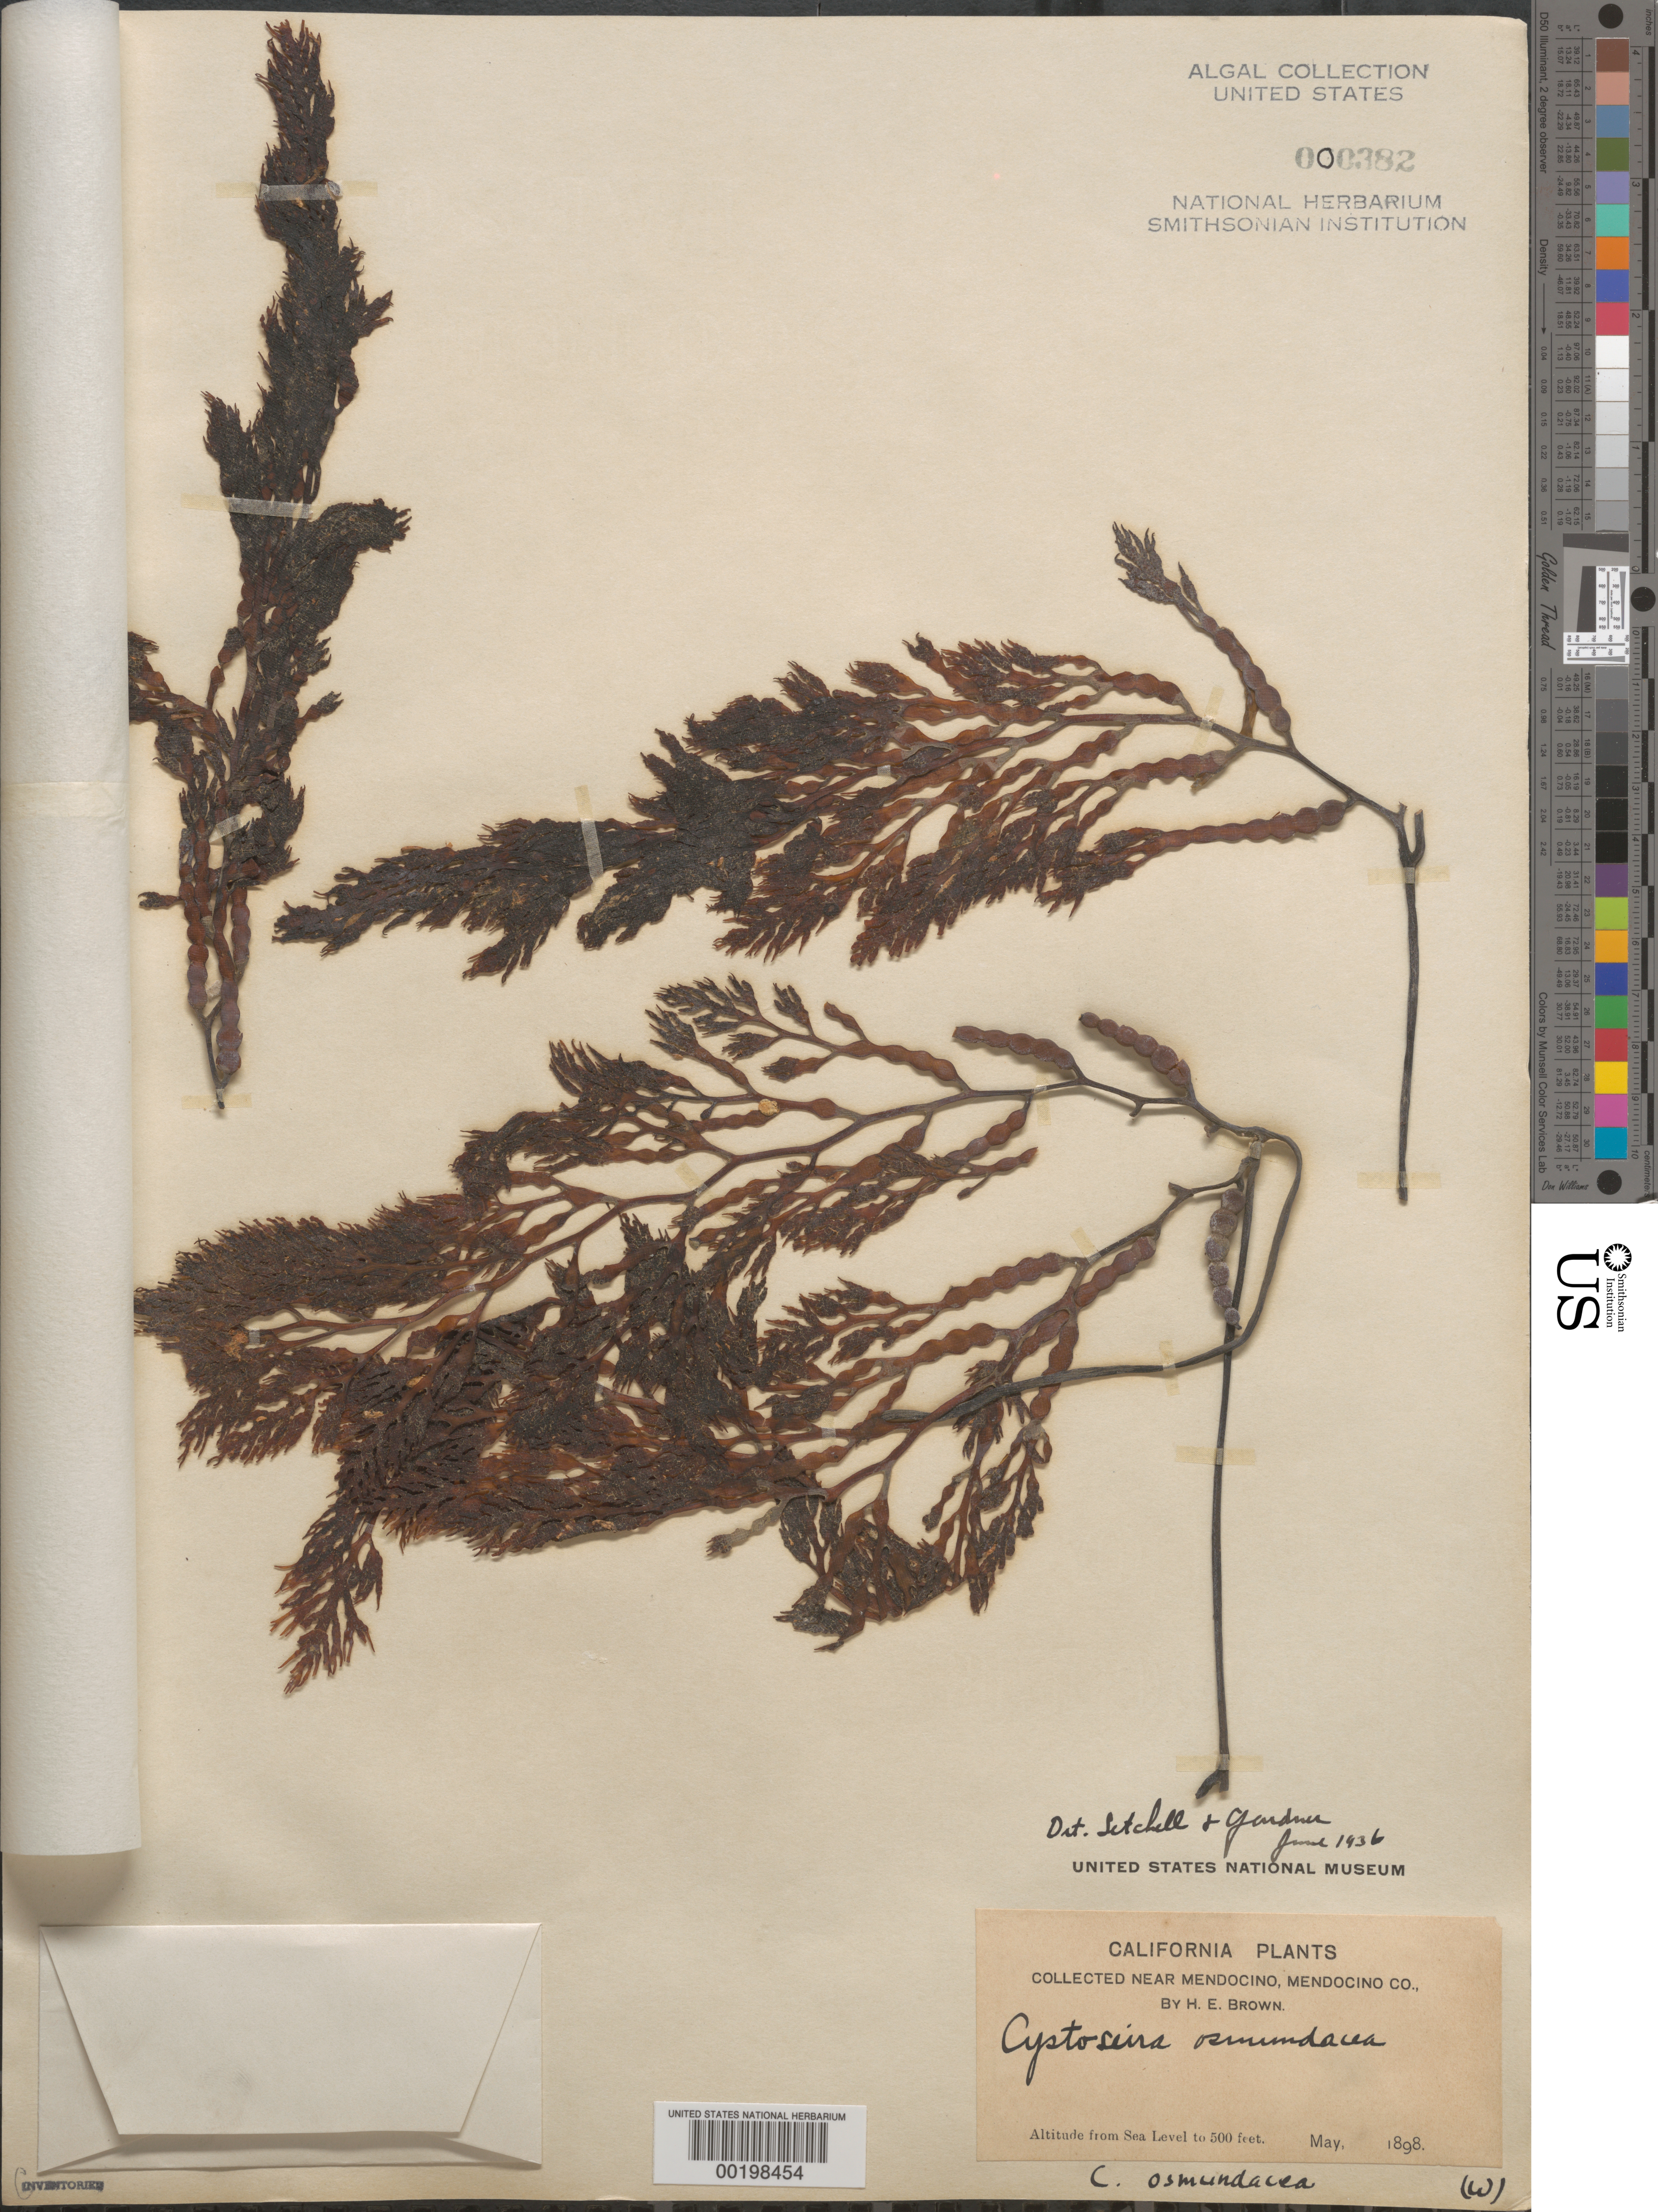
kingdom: Chromista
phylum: Ochrophyta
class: Phaeophyceae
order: Fucales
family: Sargassaceae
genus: Cystoseira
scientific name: Cystoseira osmundacea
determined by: Gardner, N. L.; Setchell, W. A.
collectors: H. E. Brown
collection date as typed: May 1898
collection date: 1898-05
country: United States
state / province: California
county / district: Mendocino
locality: Near Mendocino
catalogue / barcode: US 382